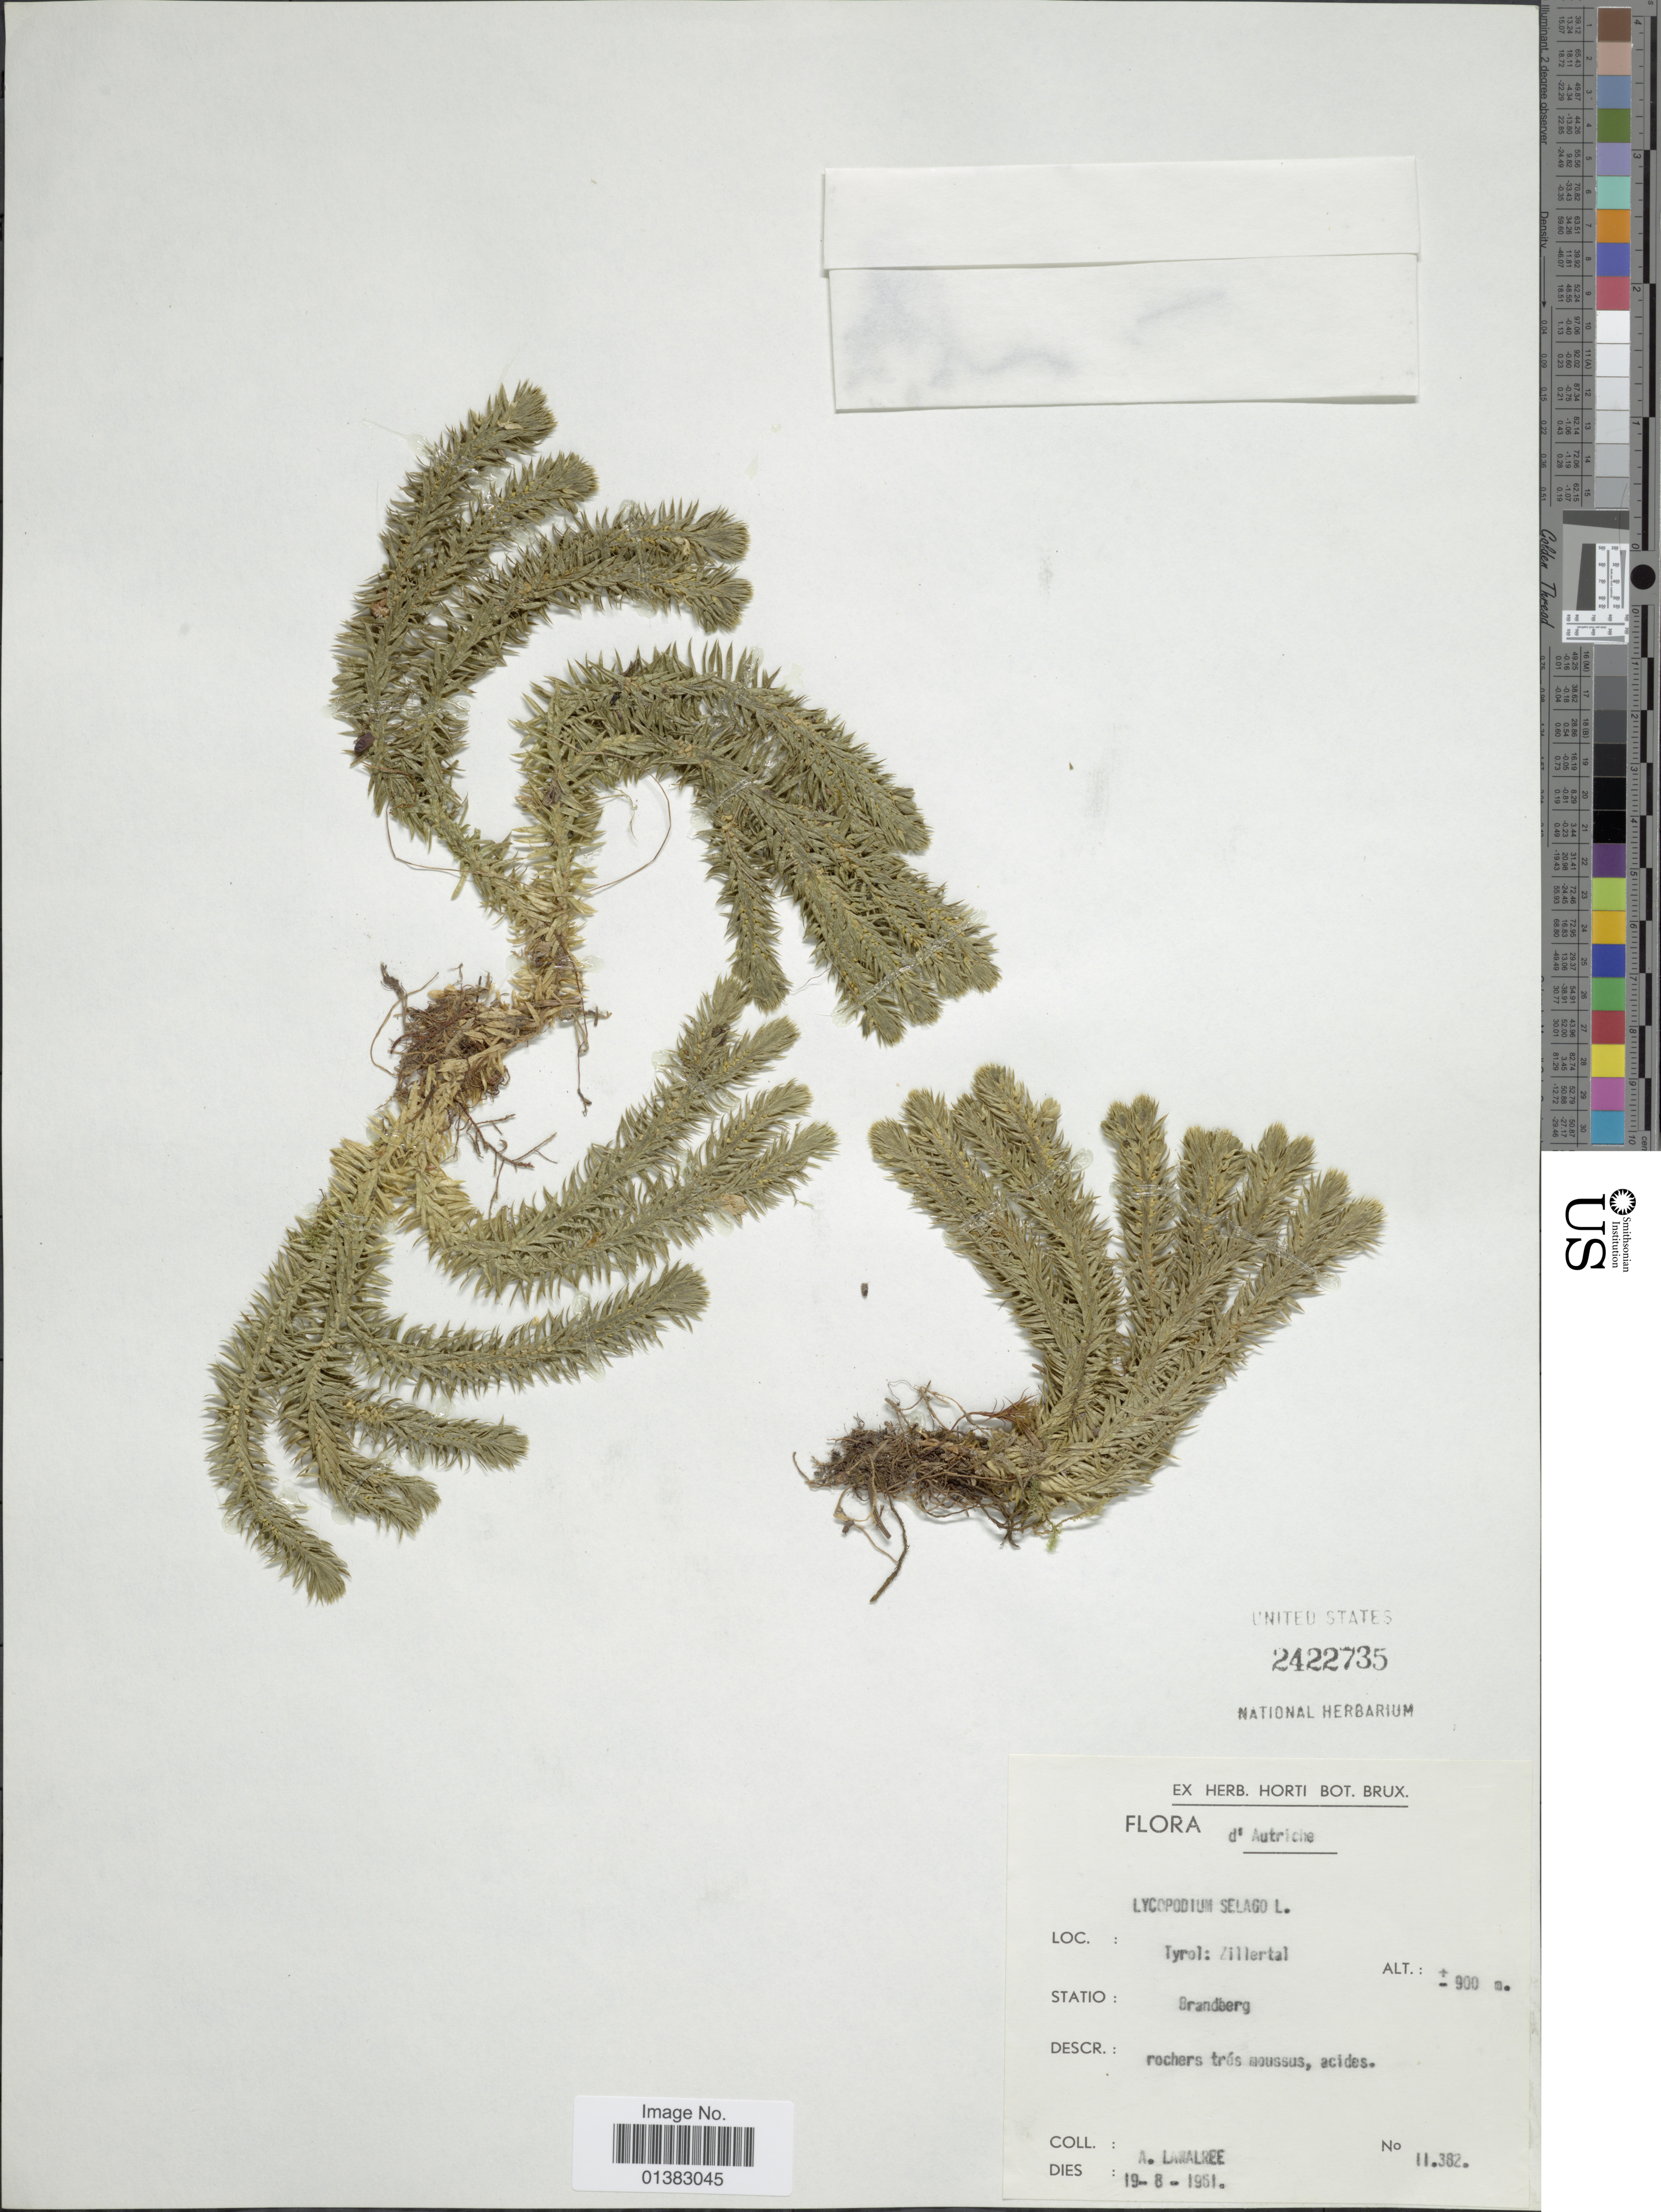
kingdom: Plantae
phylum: Tracheophyta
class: Lycopodiopsida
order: Lycopodiales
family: Lycopodiaceae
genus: Huperzia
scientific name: Huperzia selago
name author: (L.) Bernh. ex Schrank & Mart.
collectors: A. G. Lawalrée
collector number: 11382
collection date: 1951-08-19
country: Austria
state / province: Tirol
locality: D' Autriche, Tyrol: Zillertal, Brandberg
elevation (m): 900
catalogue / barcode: US 2422735